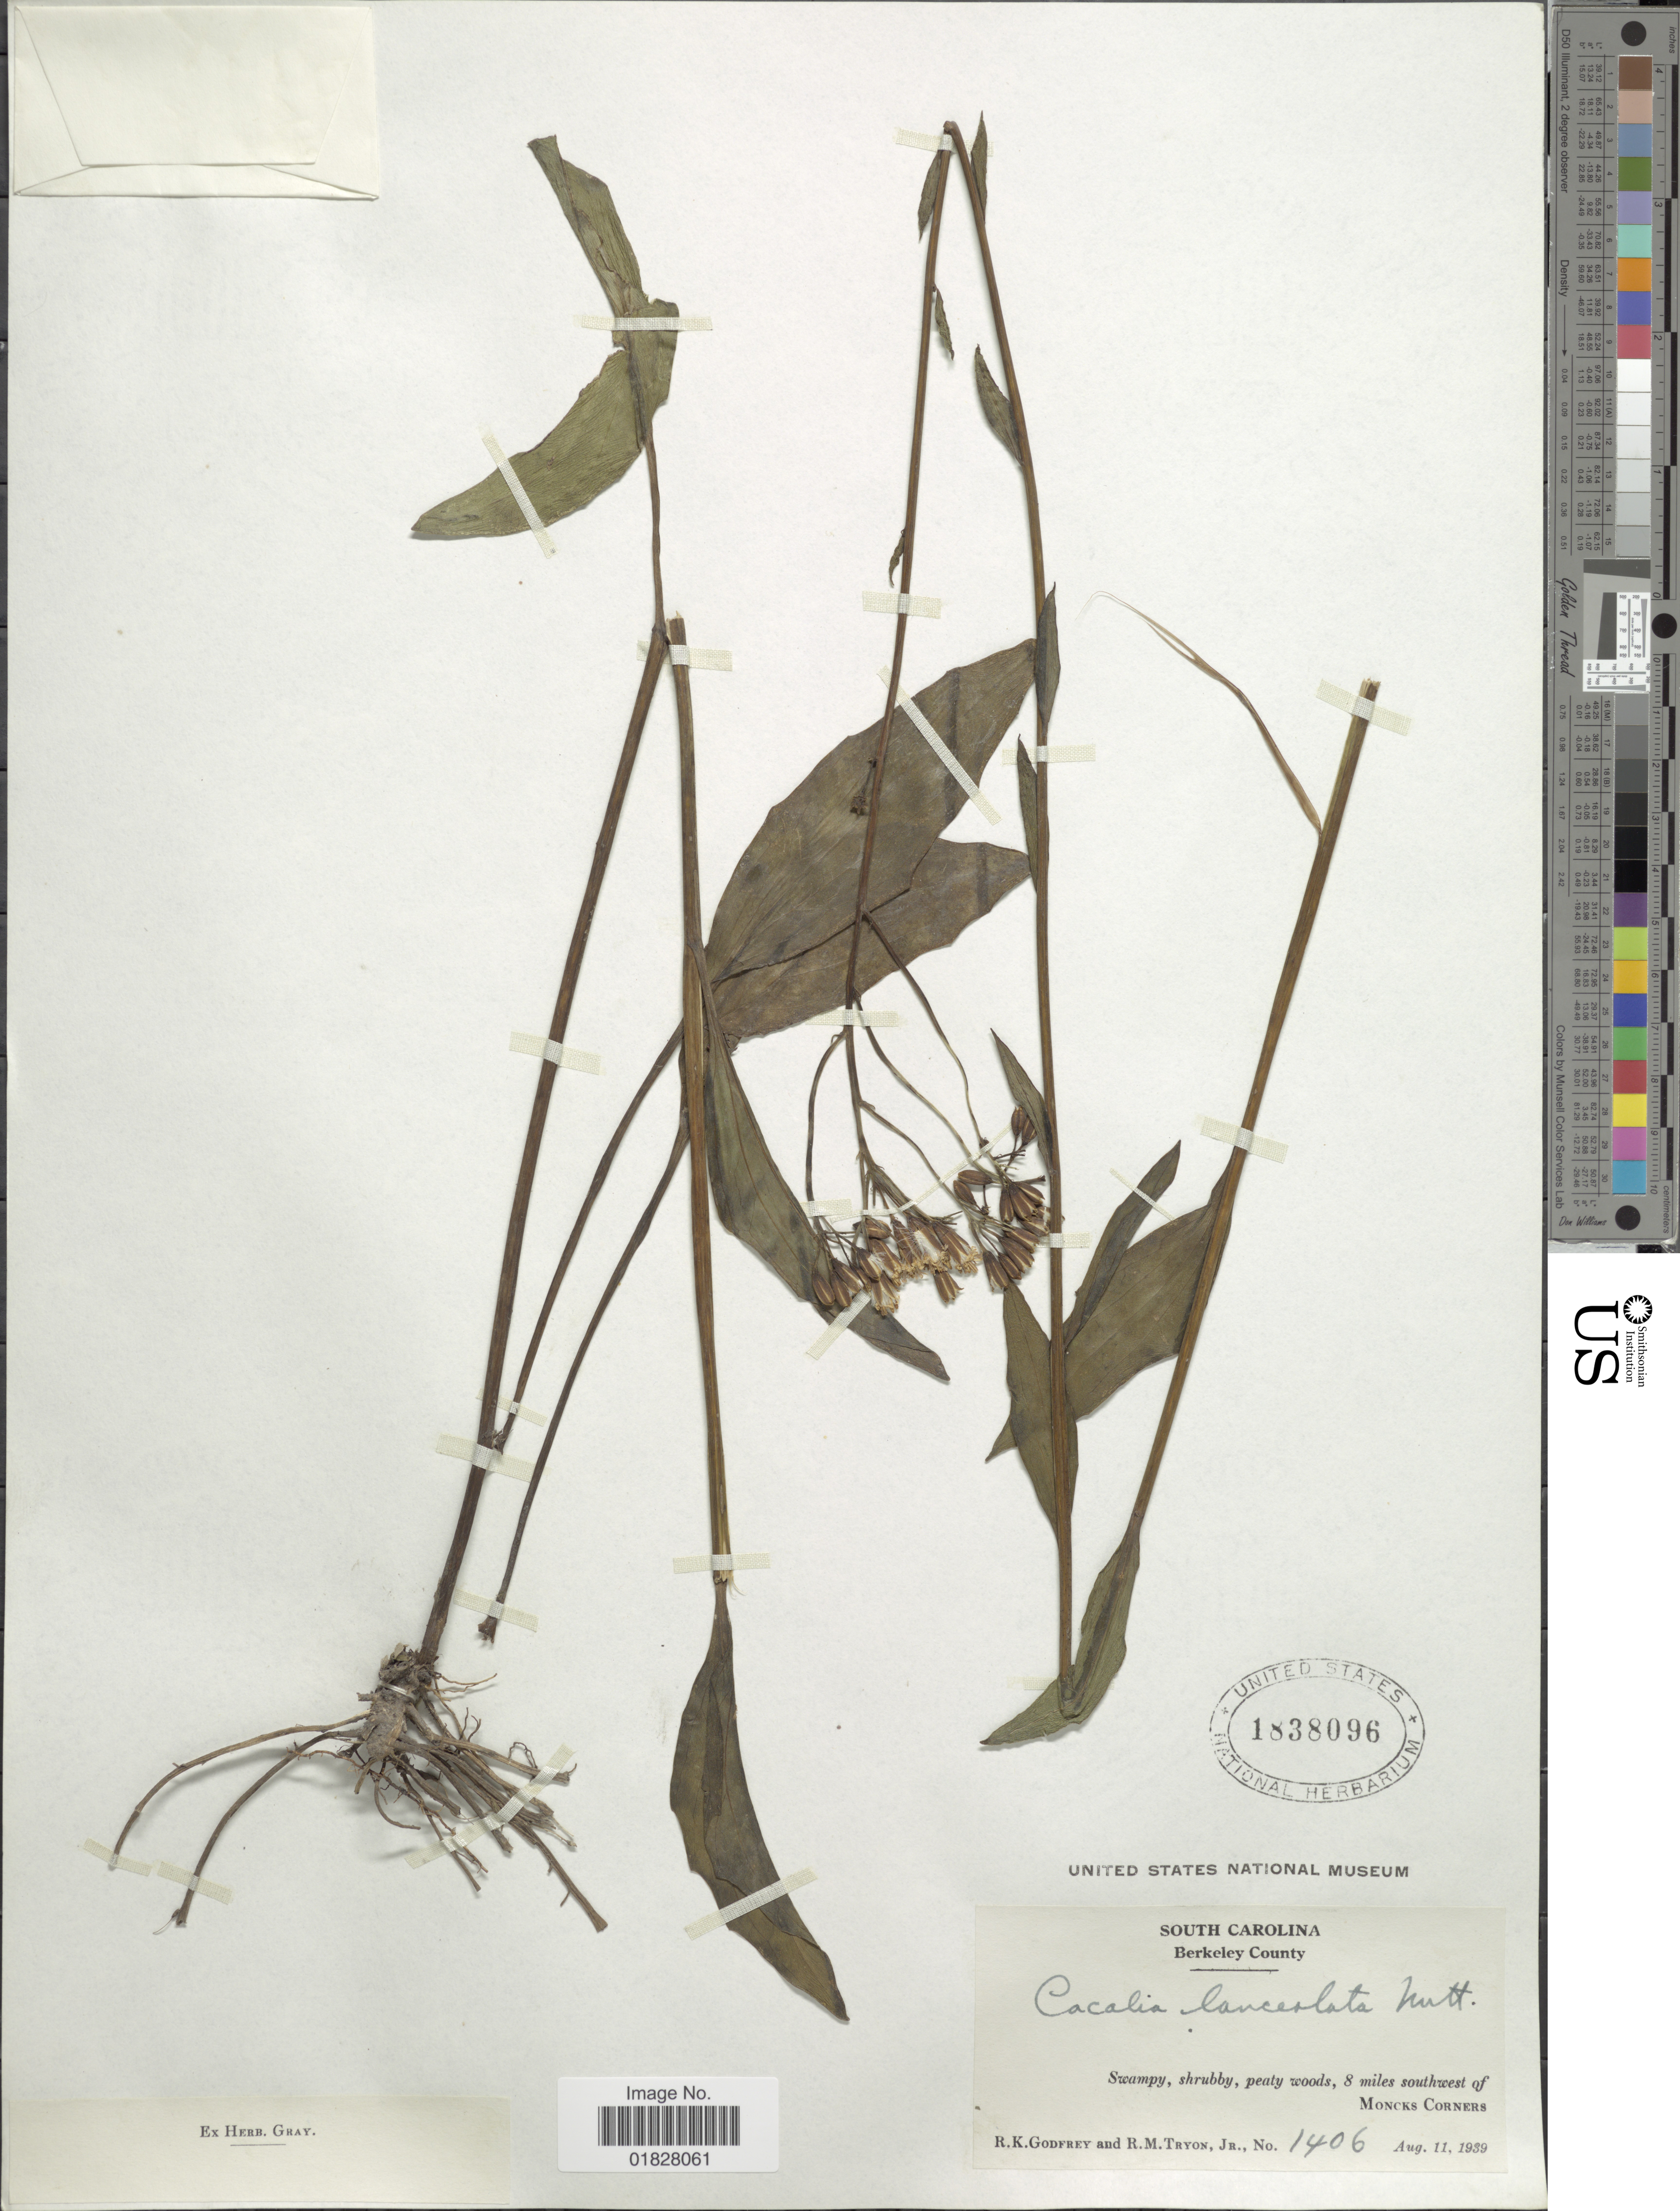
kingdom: Plantae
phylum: Tracheophyta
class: Magnoliopsida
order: Asterales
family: Asteraceae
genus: Arnoglossum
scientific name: Arnoglossum ovatum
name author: (Walter) H. Rob.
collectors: R. K. Godfrey & R. M. Tryon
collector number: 1406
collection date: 1939-08-11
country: United States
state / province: South Carolina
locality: Berkeley County. Swampy, shrubby, peaty woods, 8 miles southwest of Moncks Corners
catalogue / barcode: US 1838096